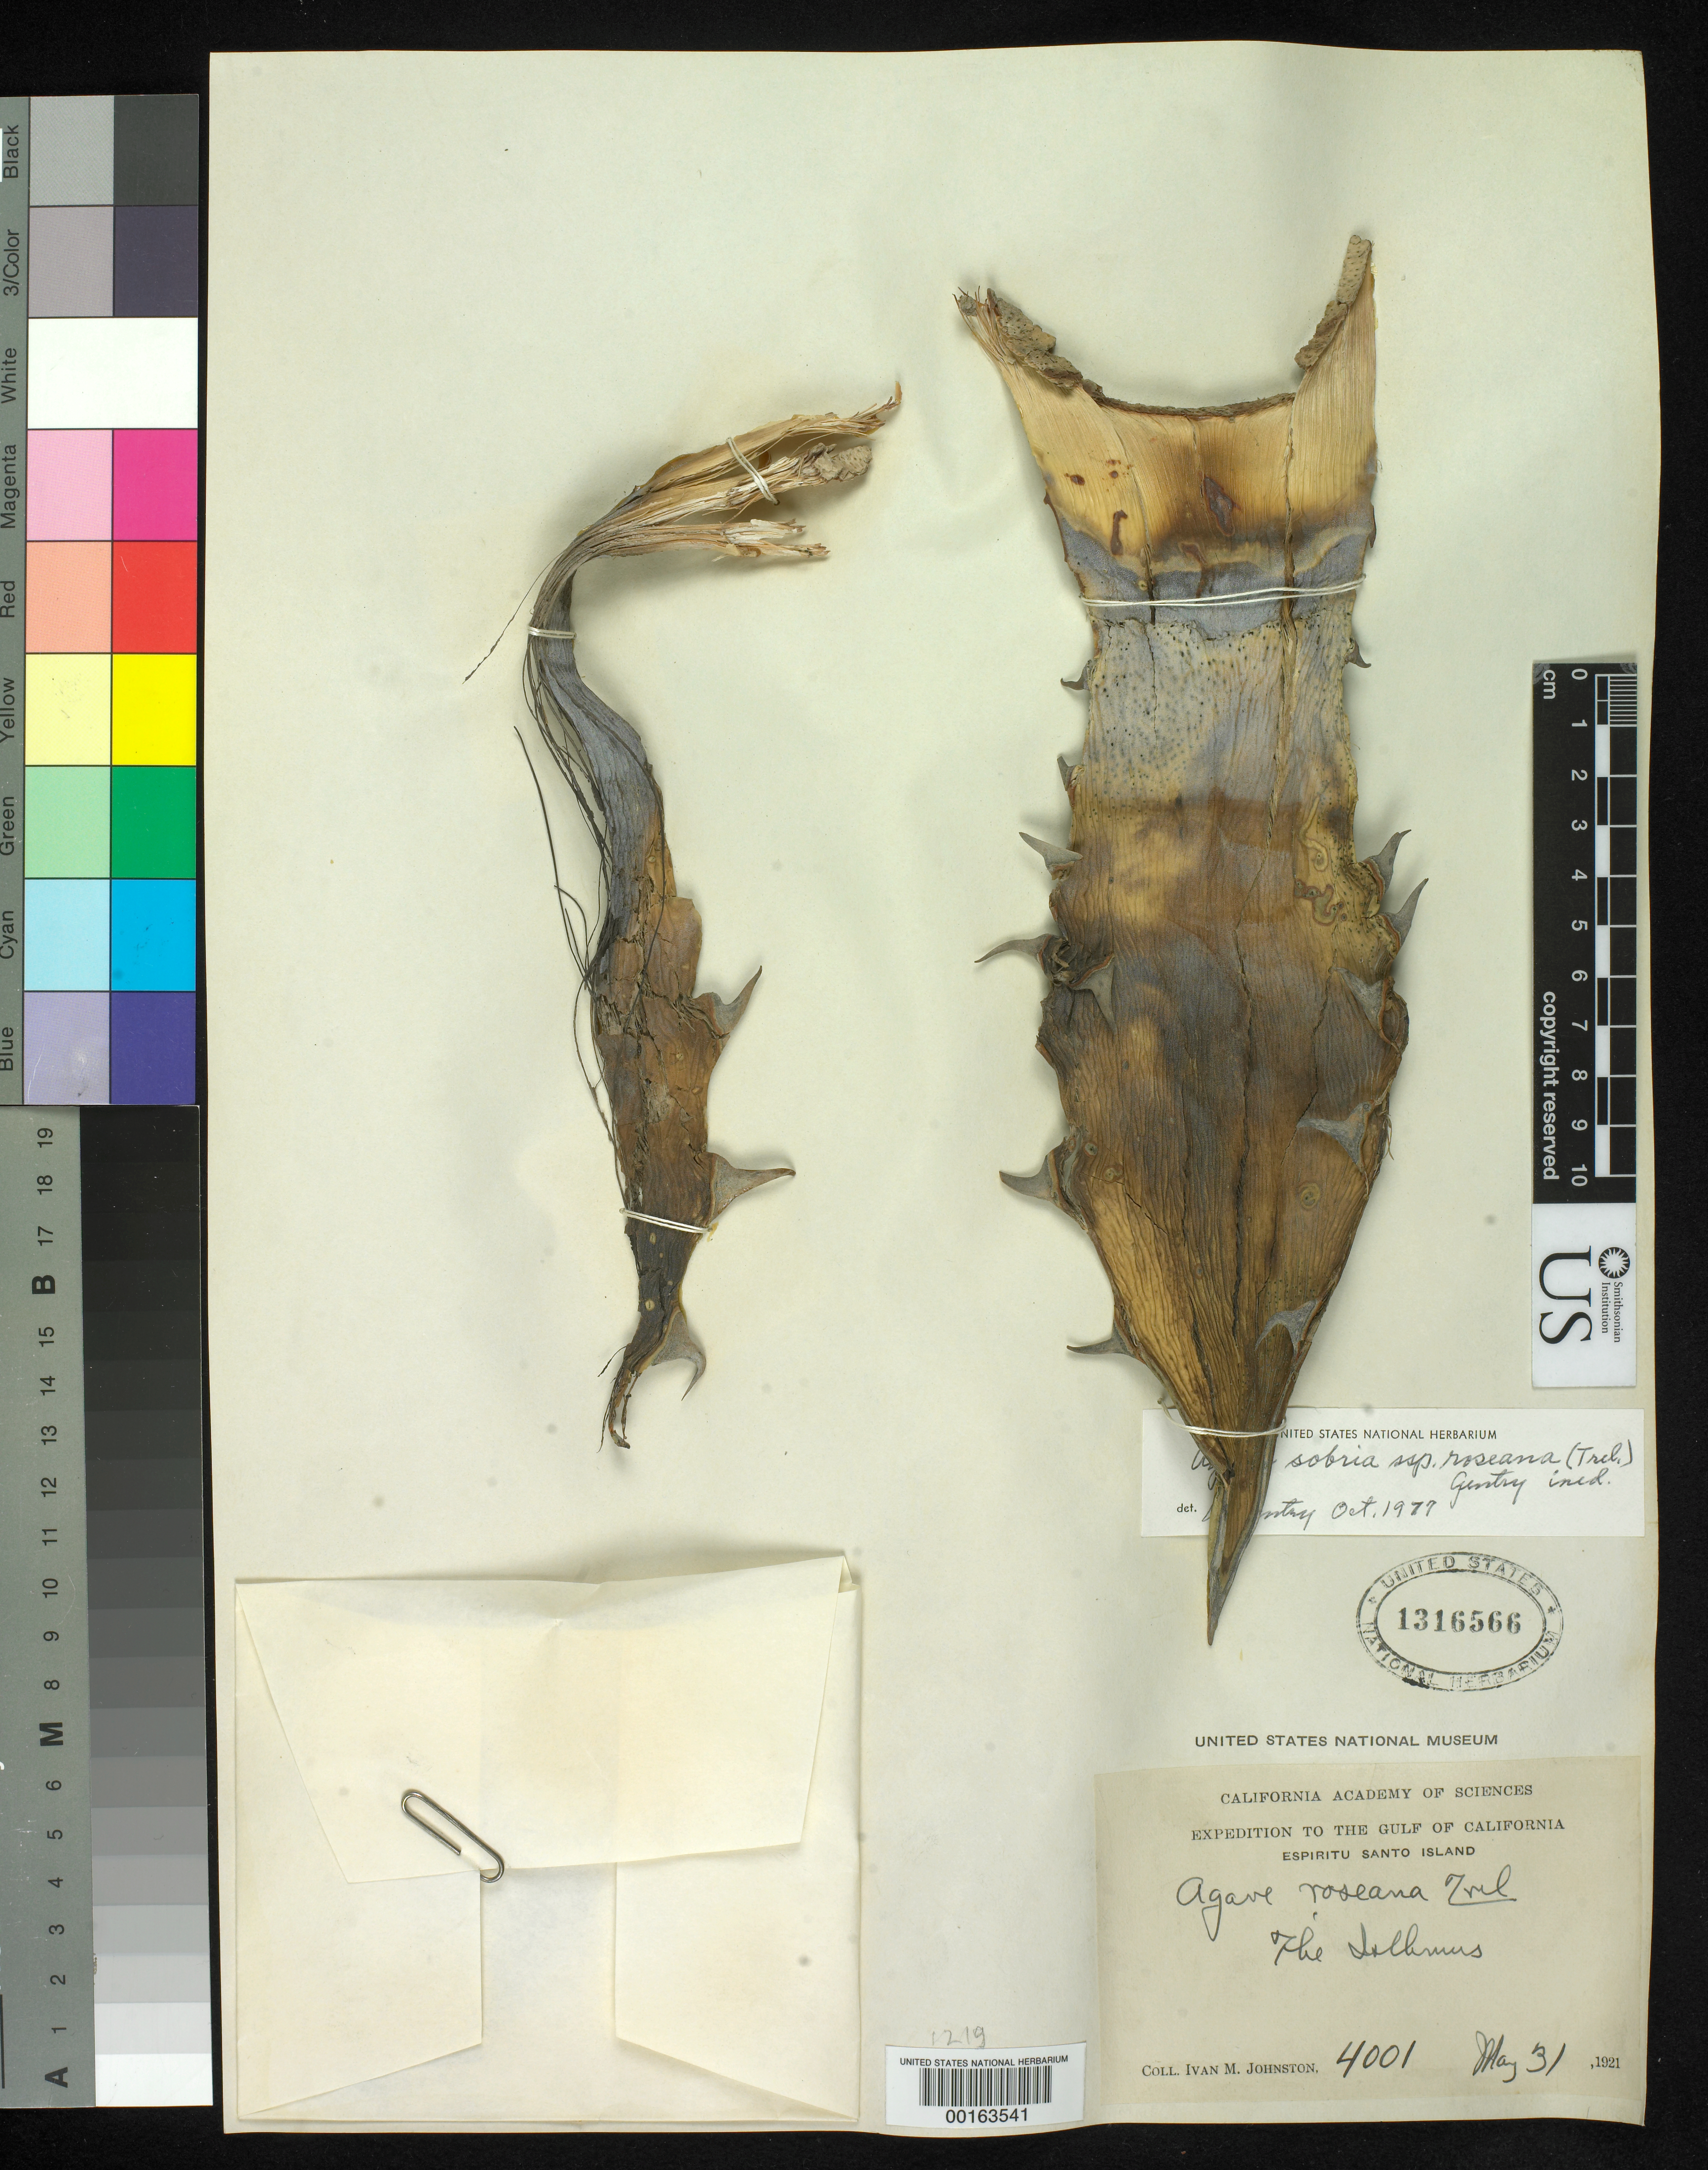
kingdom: Plantae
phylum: Tracheophyta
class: Liliopsida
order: Asparagales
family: Asparagaceae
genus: Agave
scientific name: Agave sobria subsp. roseana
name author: (Trel.) Gentry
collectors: I.M. Johnston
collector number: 4001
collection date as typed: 31 May 1921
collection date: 1921-05-31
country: Mexico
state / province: Baja California Sur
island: Espiritu Santo Island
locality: Espiritu Santo Island, the isthmus ledges and hillsides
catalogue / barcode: US 1316566